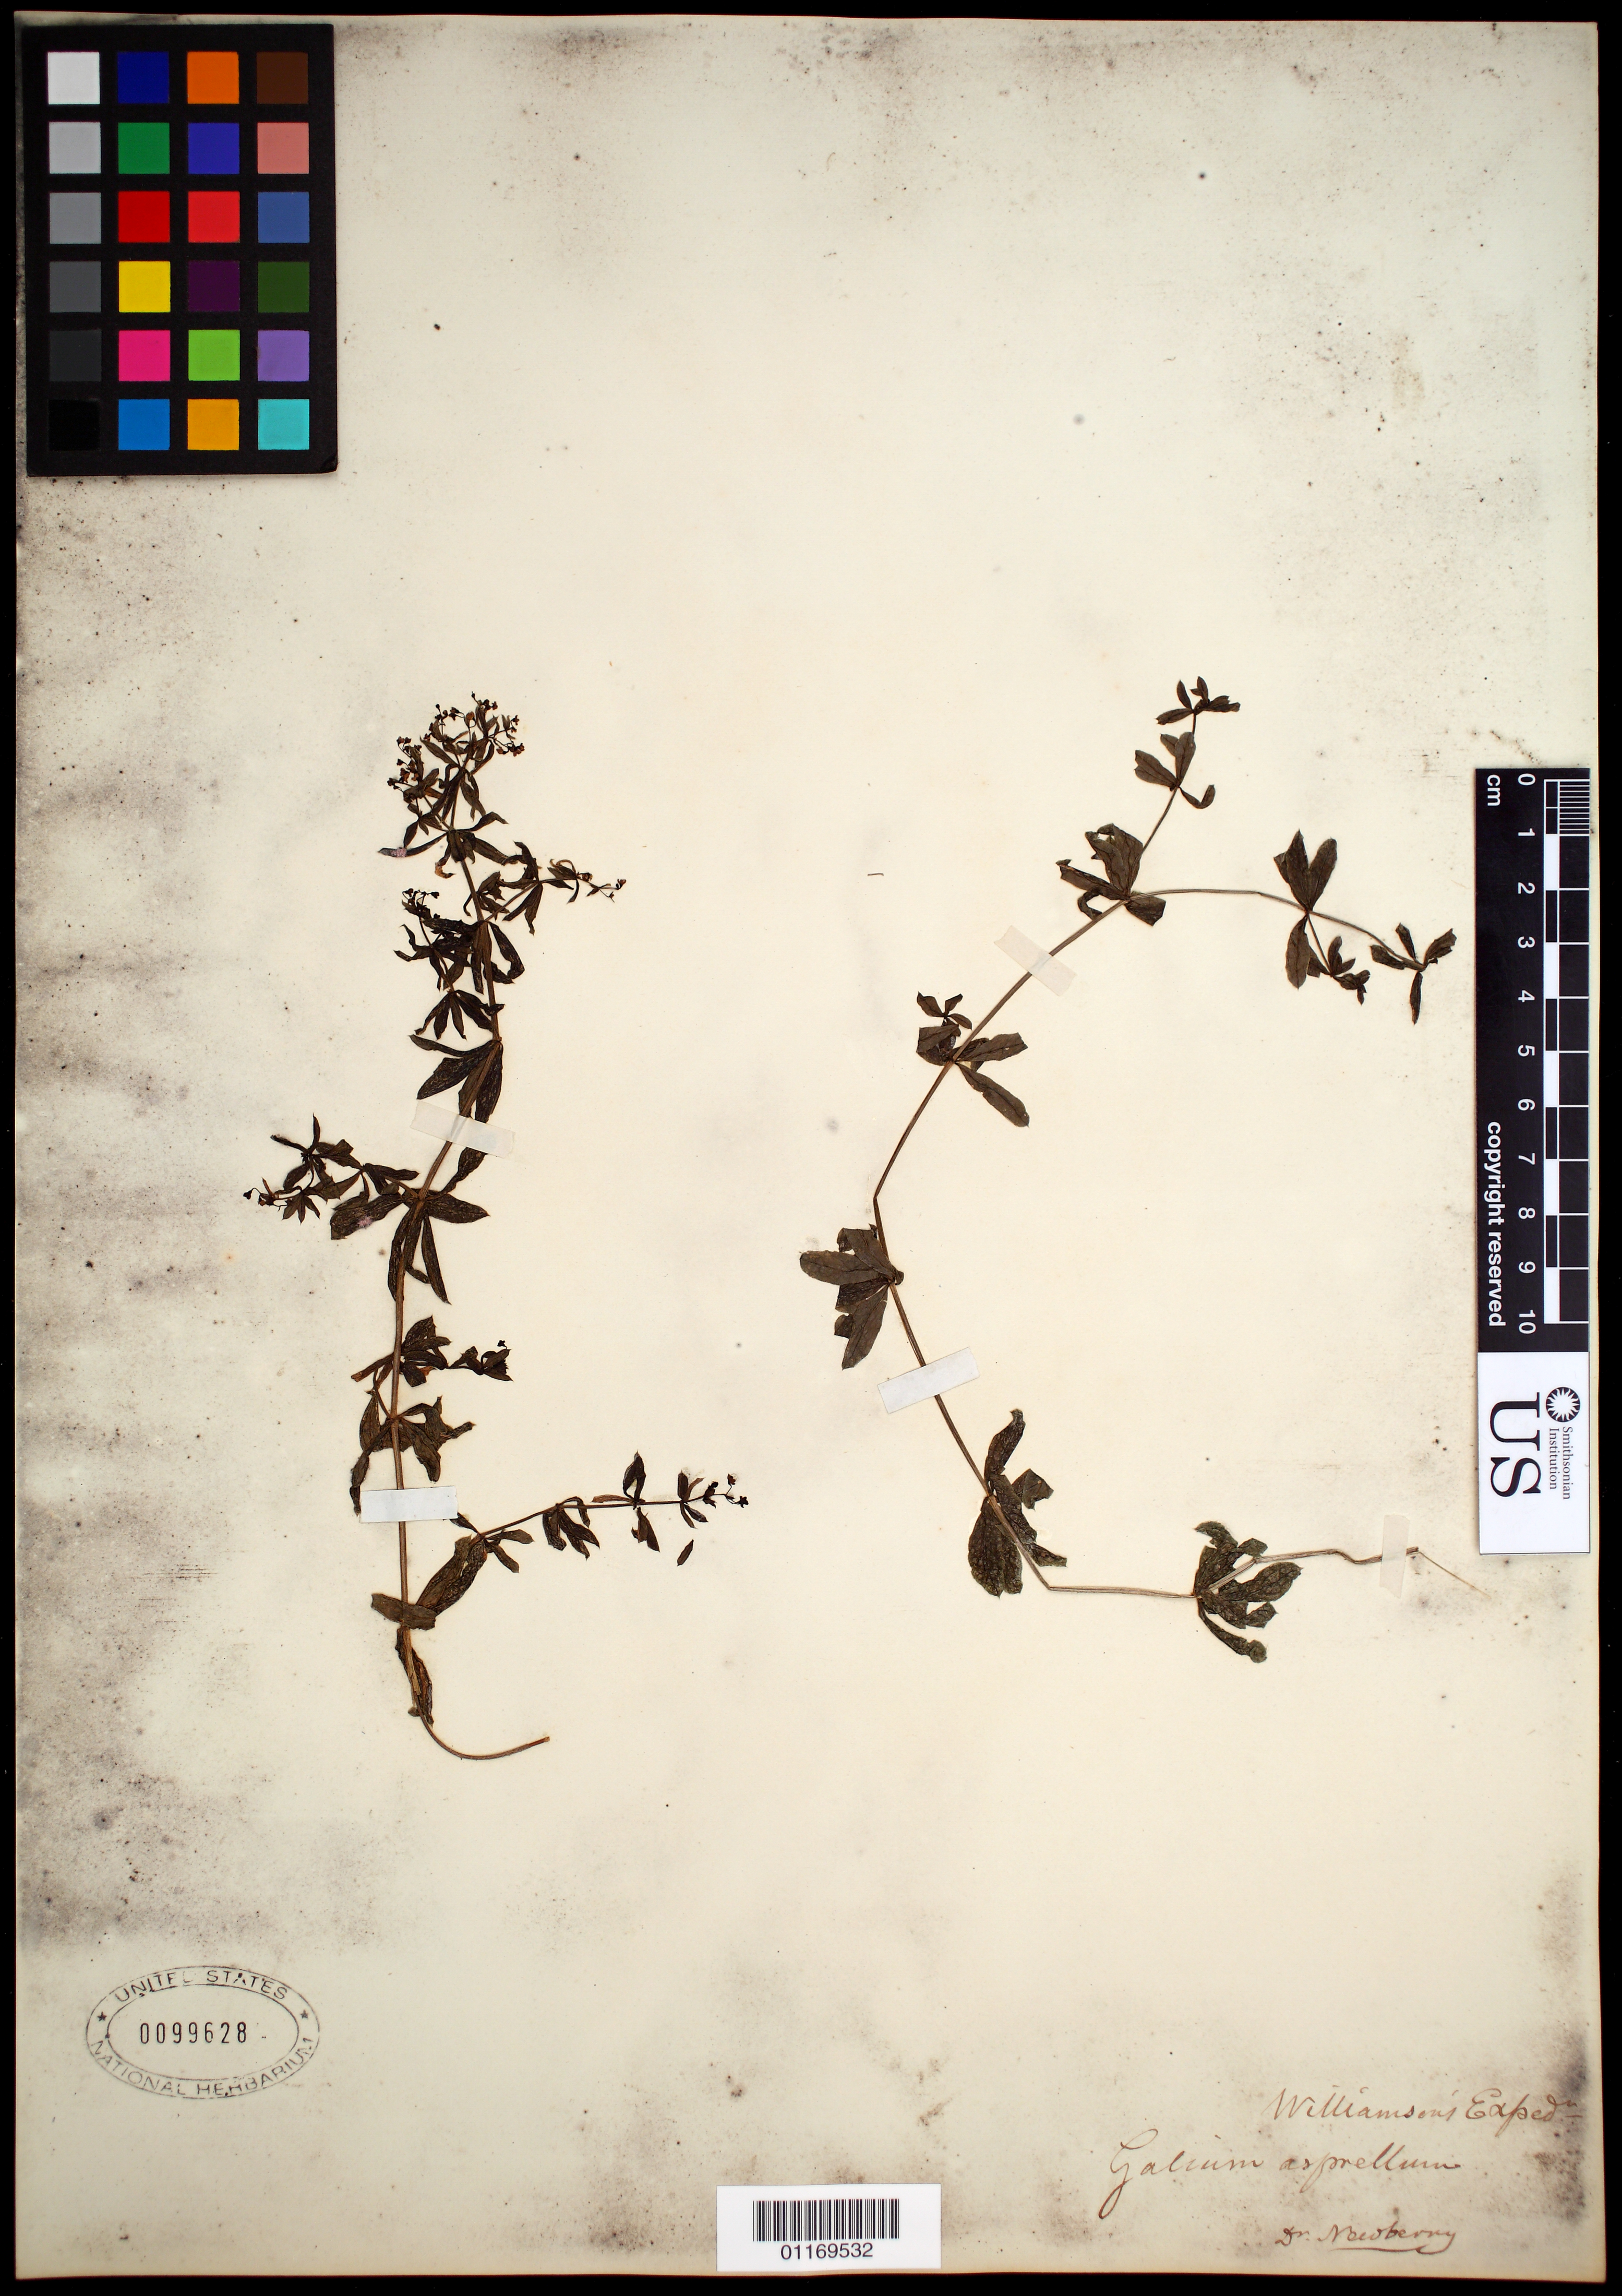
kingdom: Plantae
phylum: Tracheophyta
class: Magnoliopsida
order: Gentianales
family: Rubiaceae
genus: Galium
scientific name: Galium asprellum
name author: Michx.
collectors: J. S. Newberry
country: United States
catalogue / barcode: US 99628